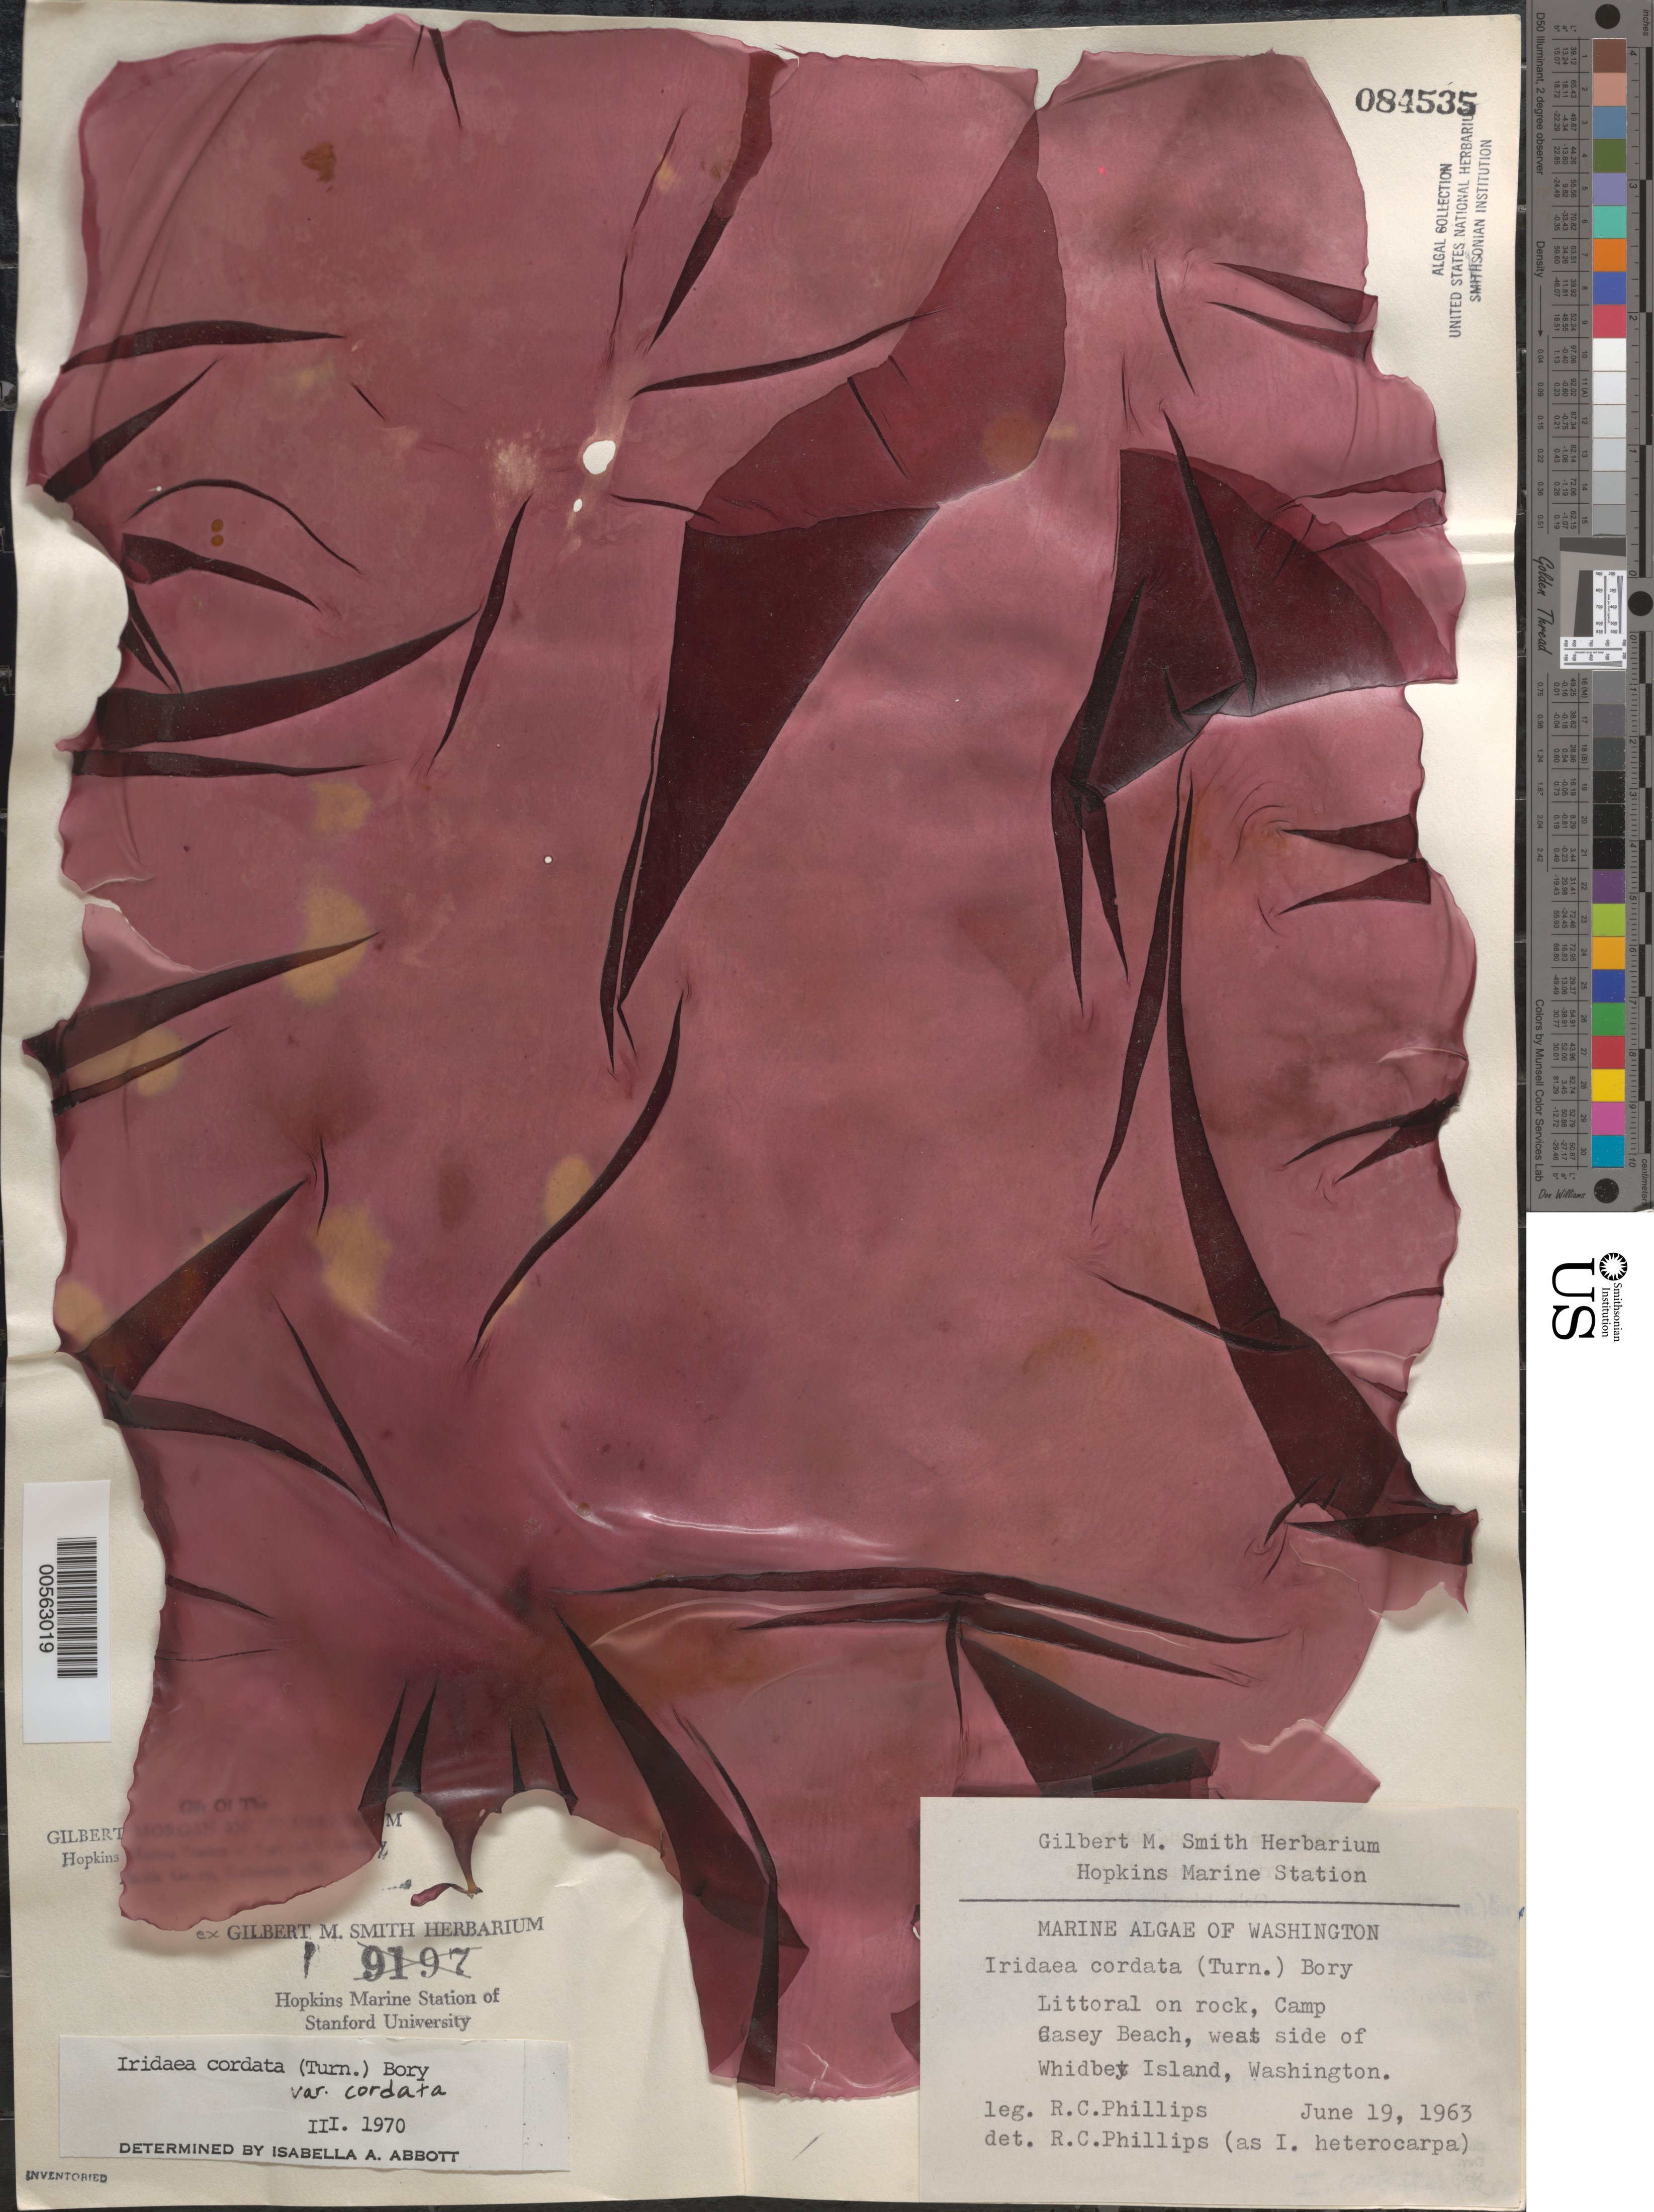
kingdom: Plantae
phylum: Rhodophyta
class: Florideophyceae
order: Gigartinales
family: Gigartinaceae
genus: Iridaea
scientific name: Iridaea cordata var. cordata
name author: (Turner) Bory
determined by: Abbott, Isabella A.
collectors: R. C. Phillips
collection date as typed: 19 Jun 1963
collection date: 1963-06-19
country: United States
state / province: Washington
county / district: Island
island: Whidbey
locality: Camp Casey Beach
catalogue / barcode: US 84535